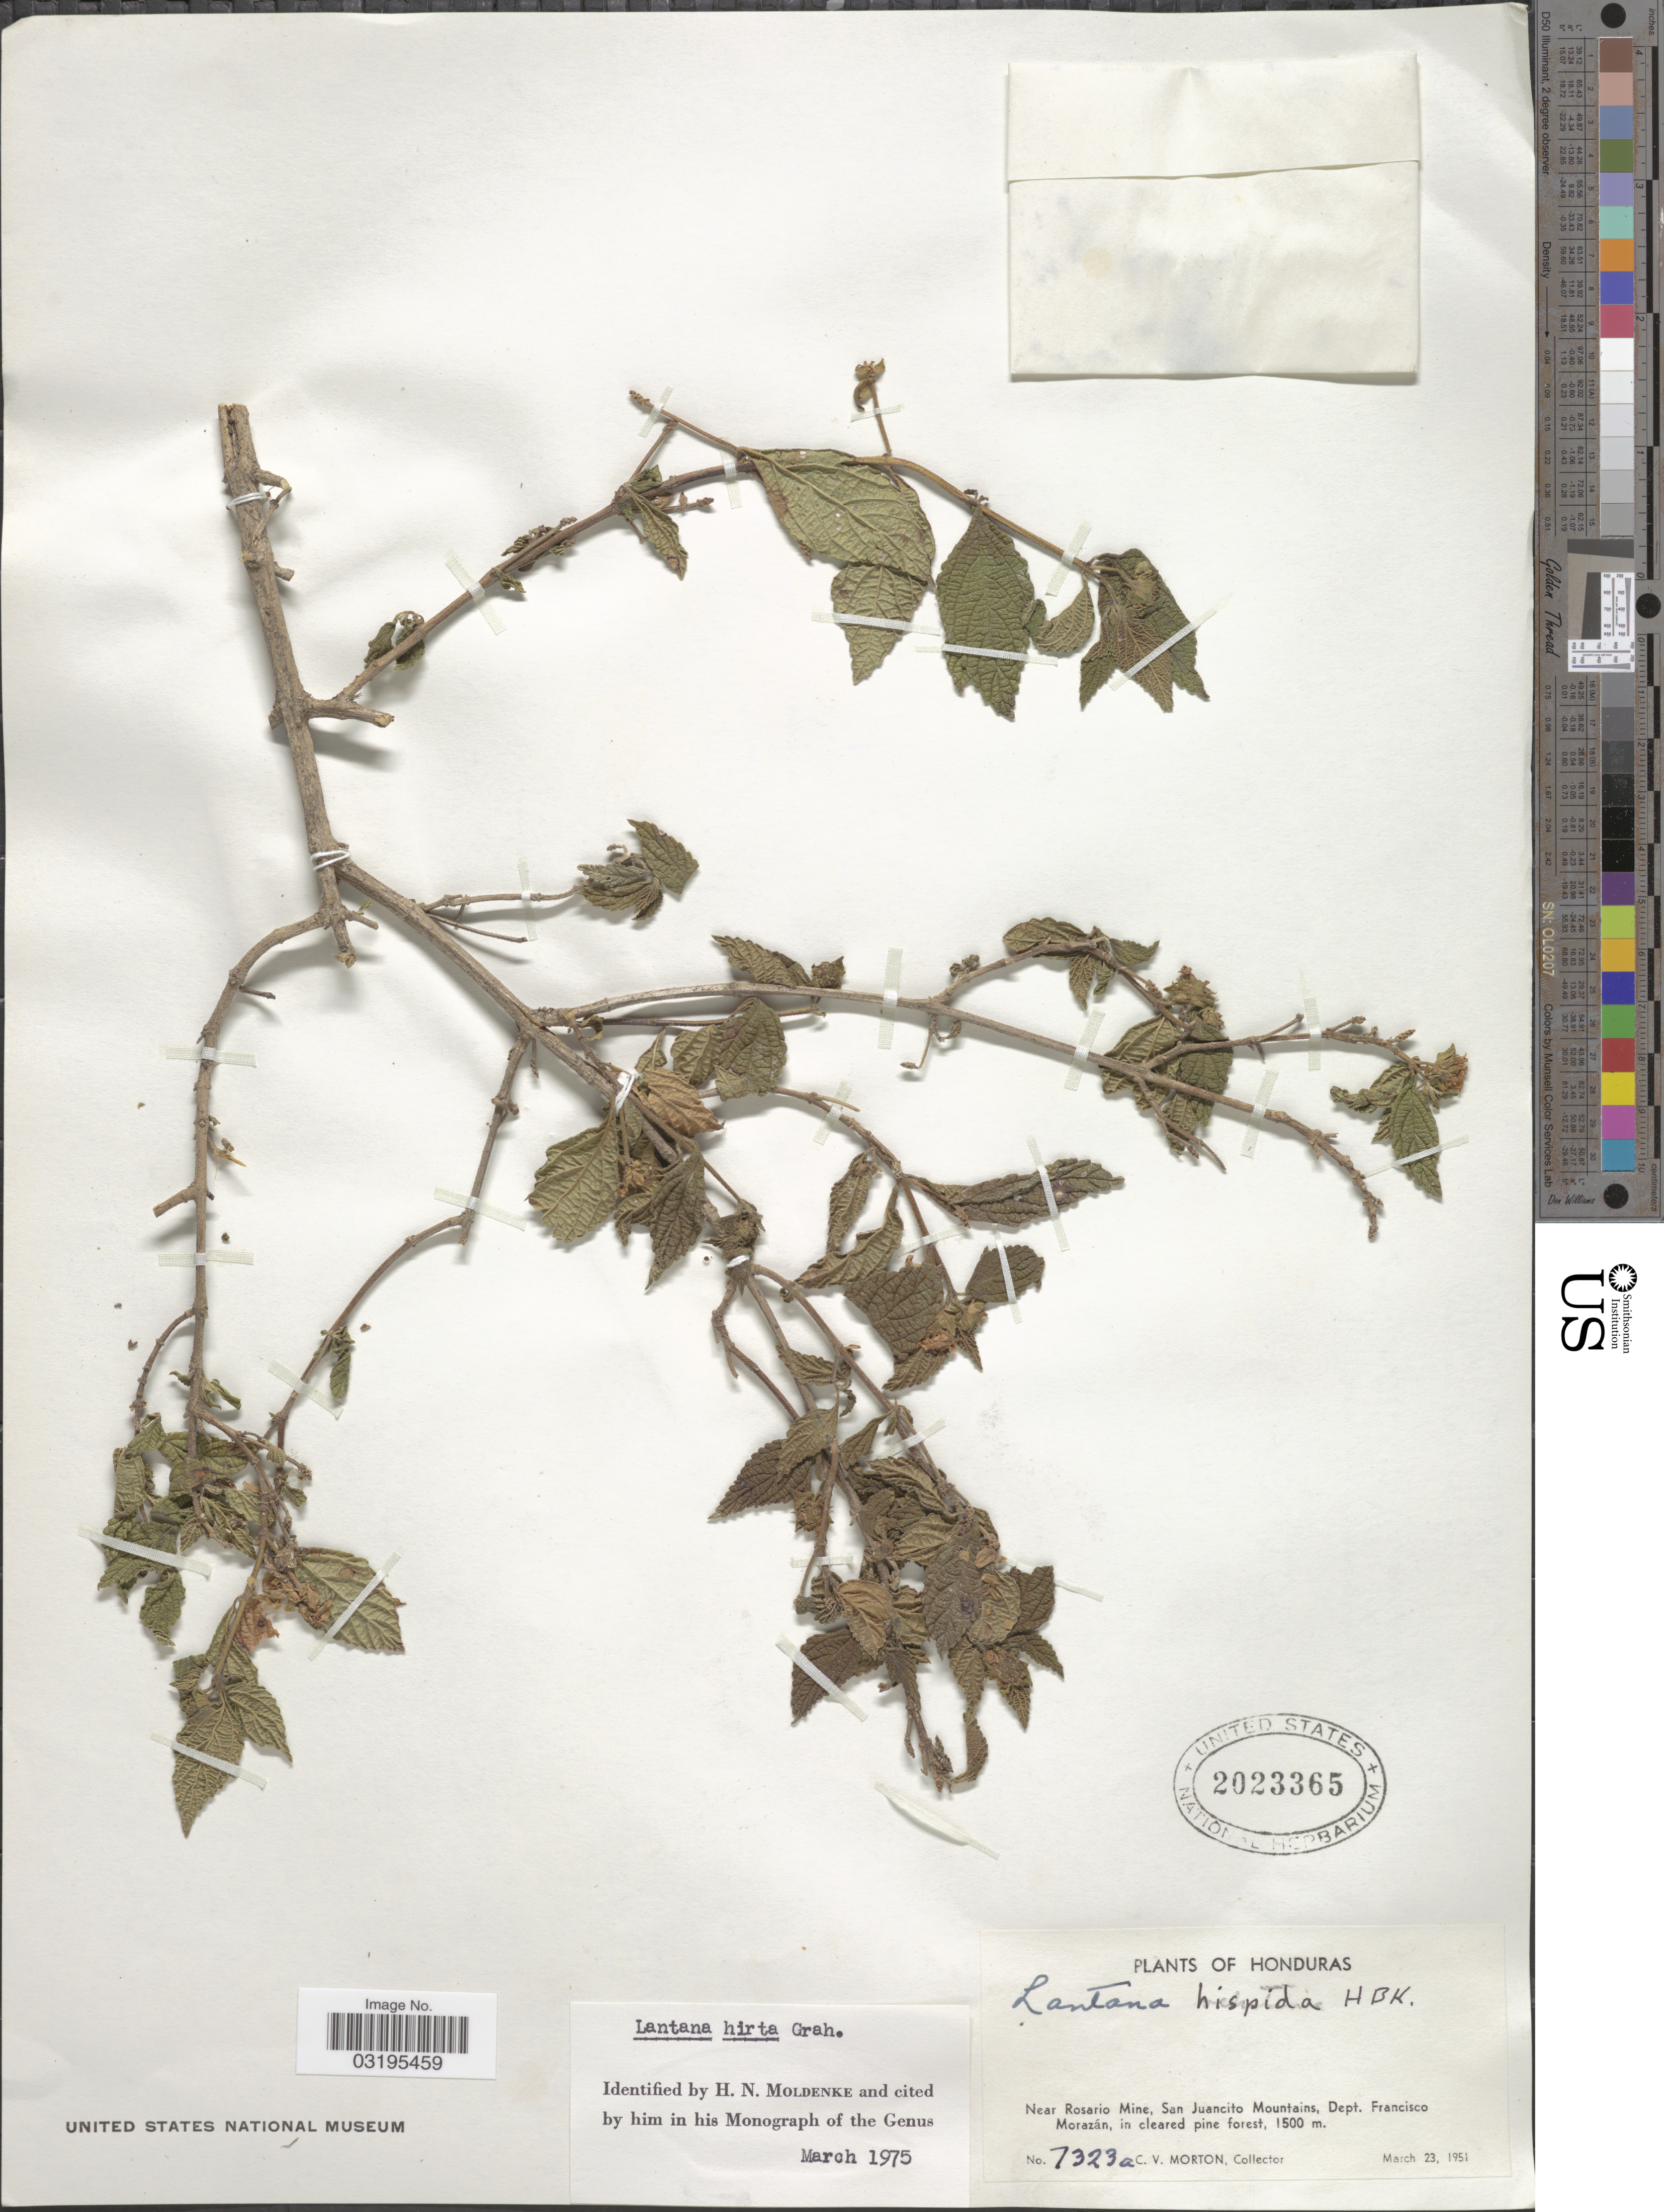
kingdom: Plantae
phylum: Tracheophyta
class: Magnoliopsida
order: Lamiales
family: Verbenaceae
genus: Lantana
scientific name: Lantana hirta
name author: Graham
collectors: C. V. Morton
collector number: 7323a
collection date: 1951-03-23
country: Honduras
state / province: Fco. Morazán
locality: Near Rosario Mine, San Juancito Mountains, Dept. Francisco Morazán.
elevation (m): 1500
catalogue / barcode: US 2023365